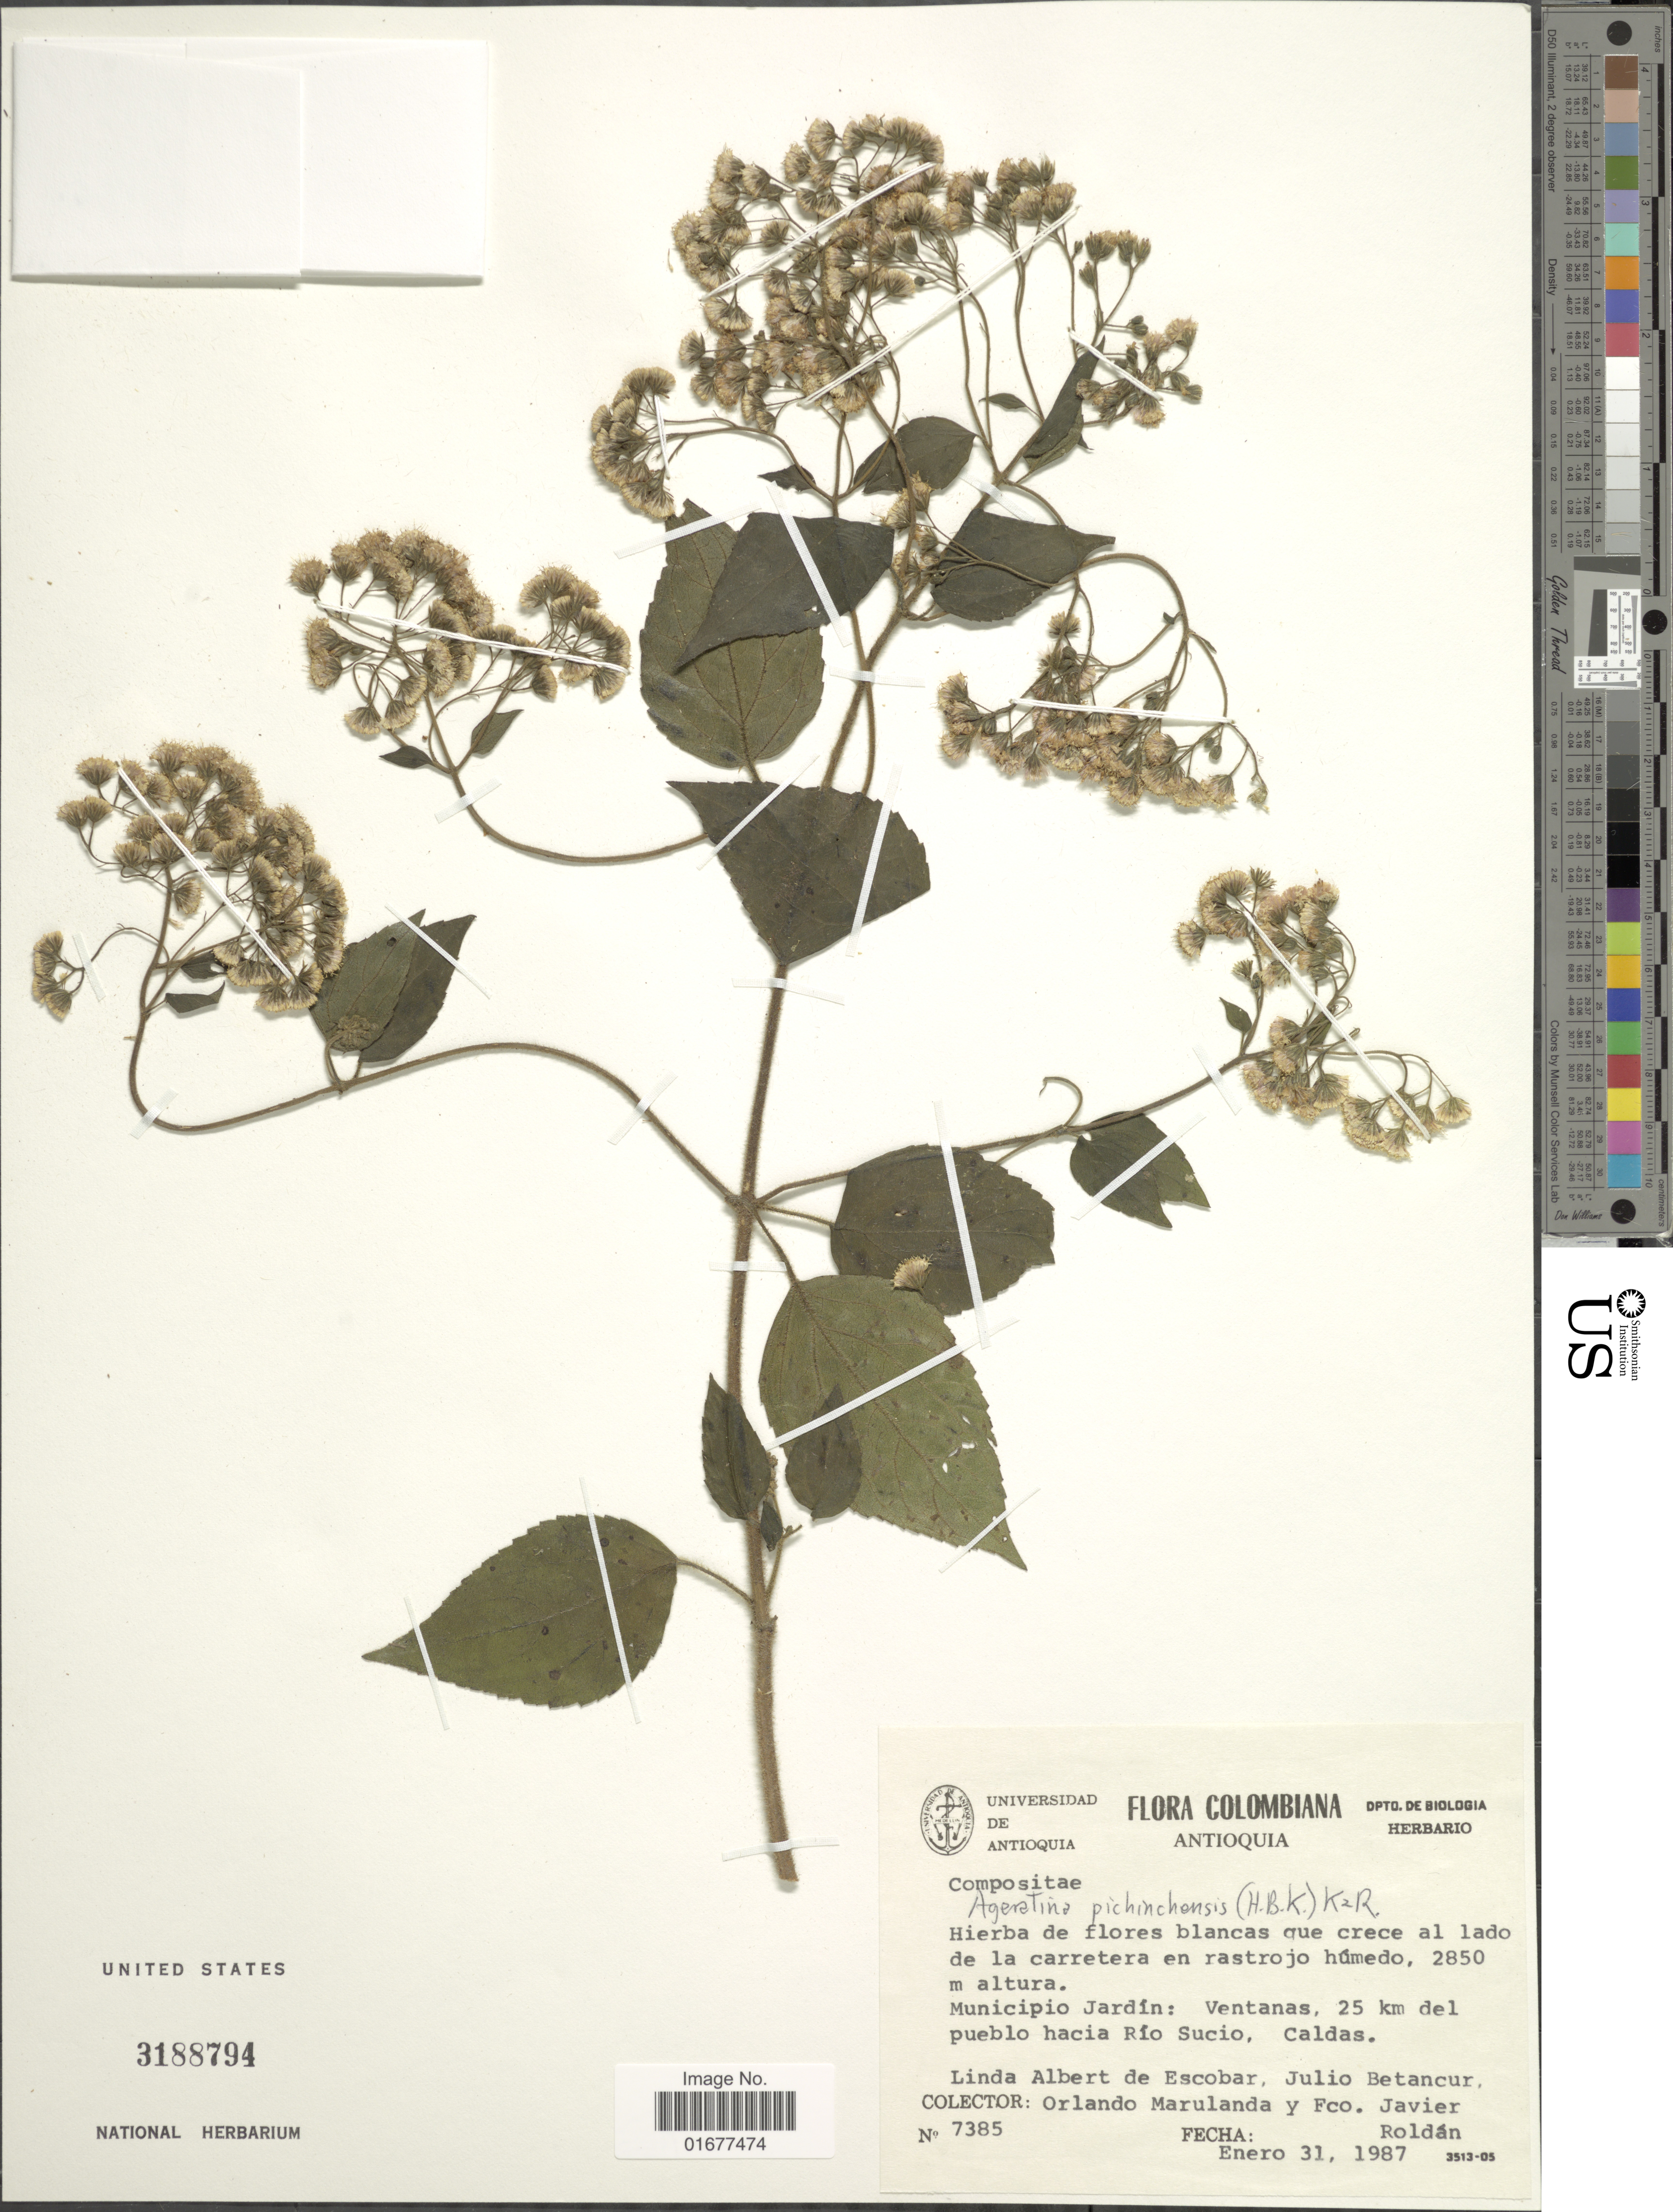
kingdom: Plantae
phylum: Tracheophyta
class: Magnoliopsida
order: Asterales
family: Asteraceae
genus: Ageratina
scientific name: Ageratina pichinchensis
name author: (Kunth) R.M. King & H. Rob.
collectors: O. Marulanda & F. J. Roldán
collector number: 7385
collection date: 1987-01-31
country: Colombia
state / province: Antioquia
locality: Municipio Jardin: Ventanas, 25 km de Jardin, hacia Rio Sucio, Caldas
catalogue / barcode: US 3188794